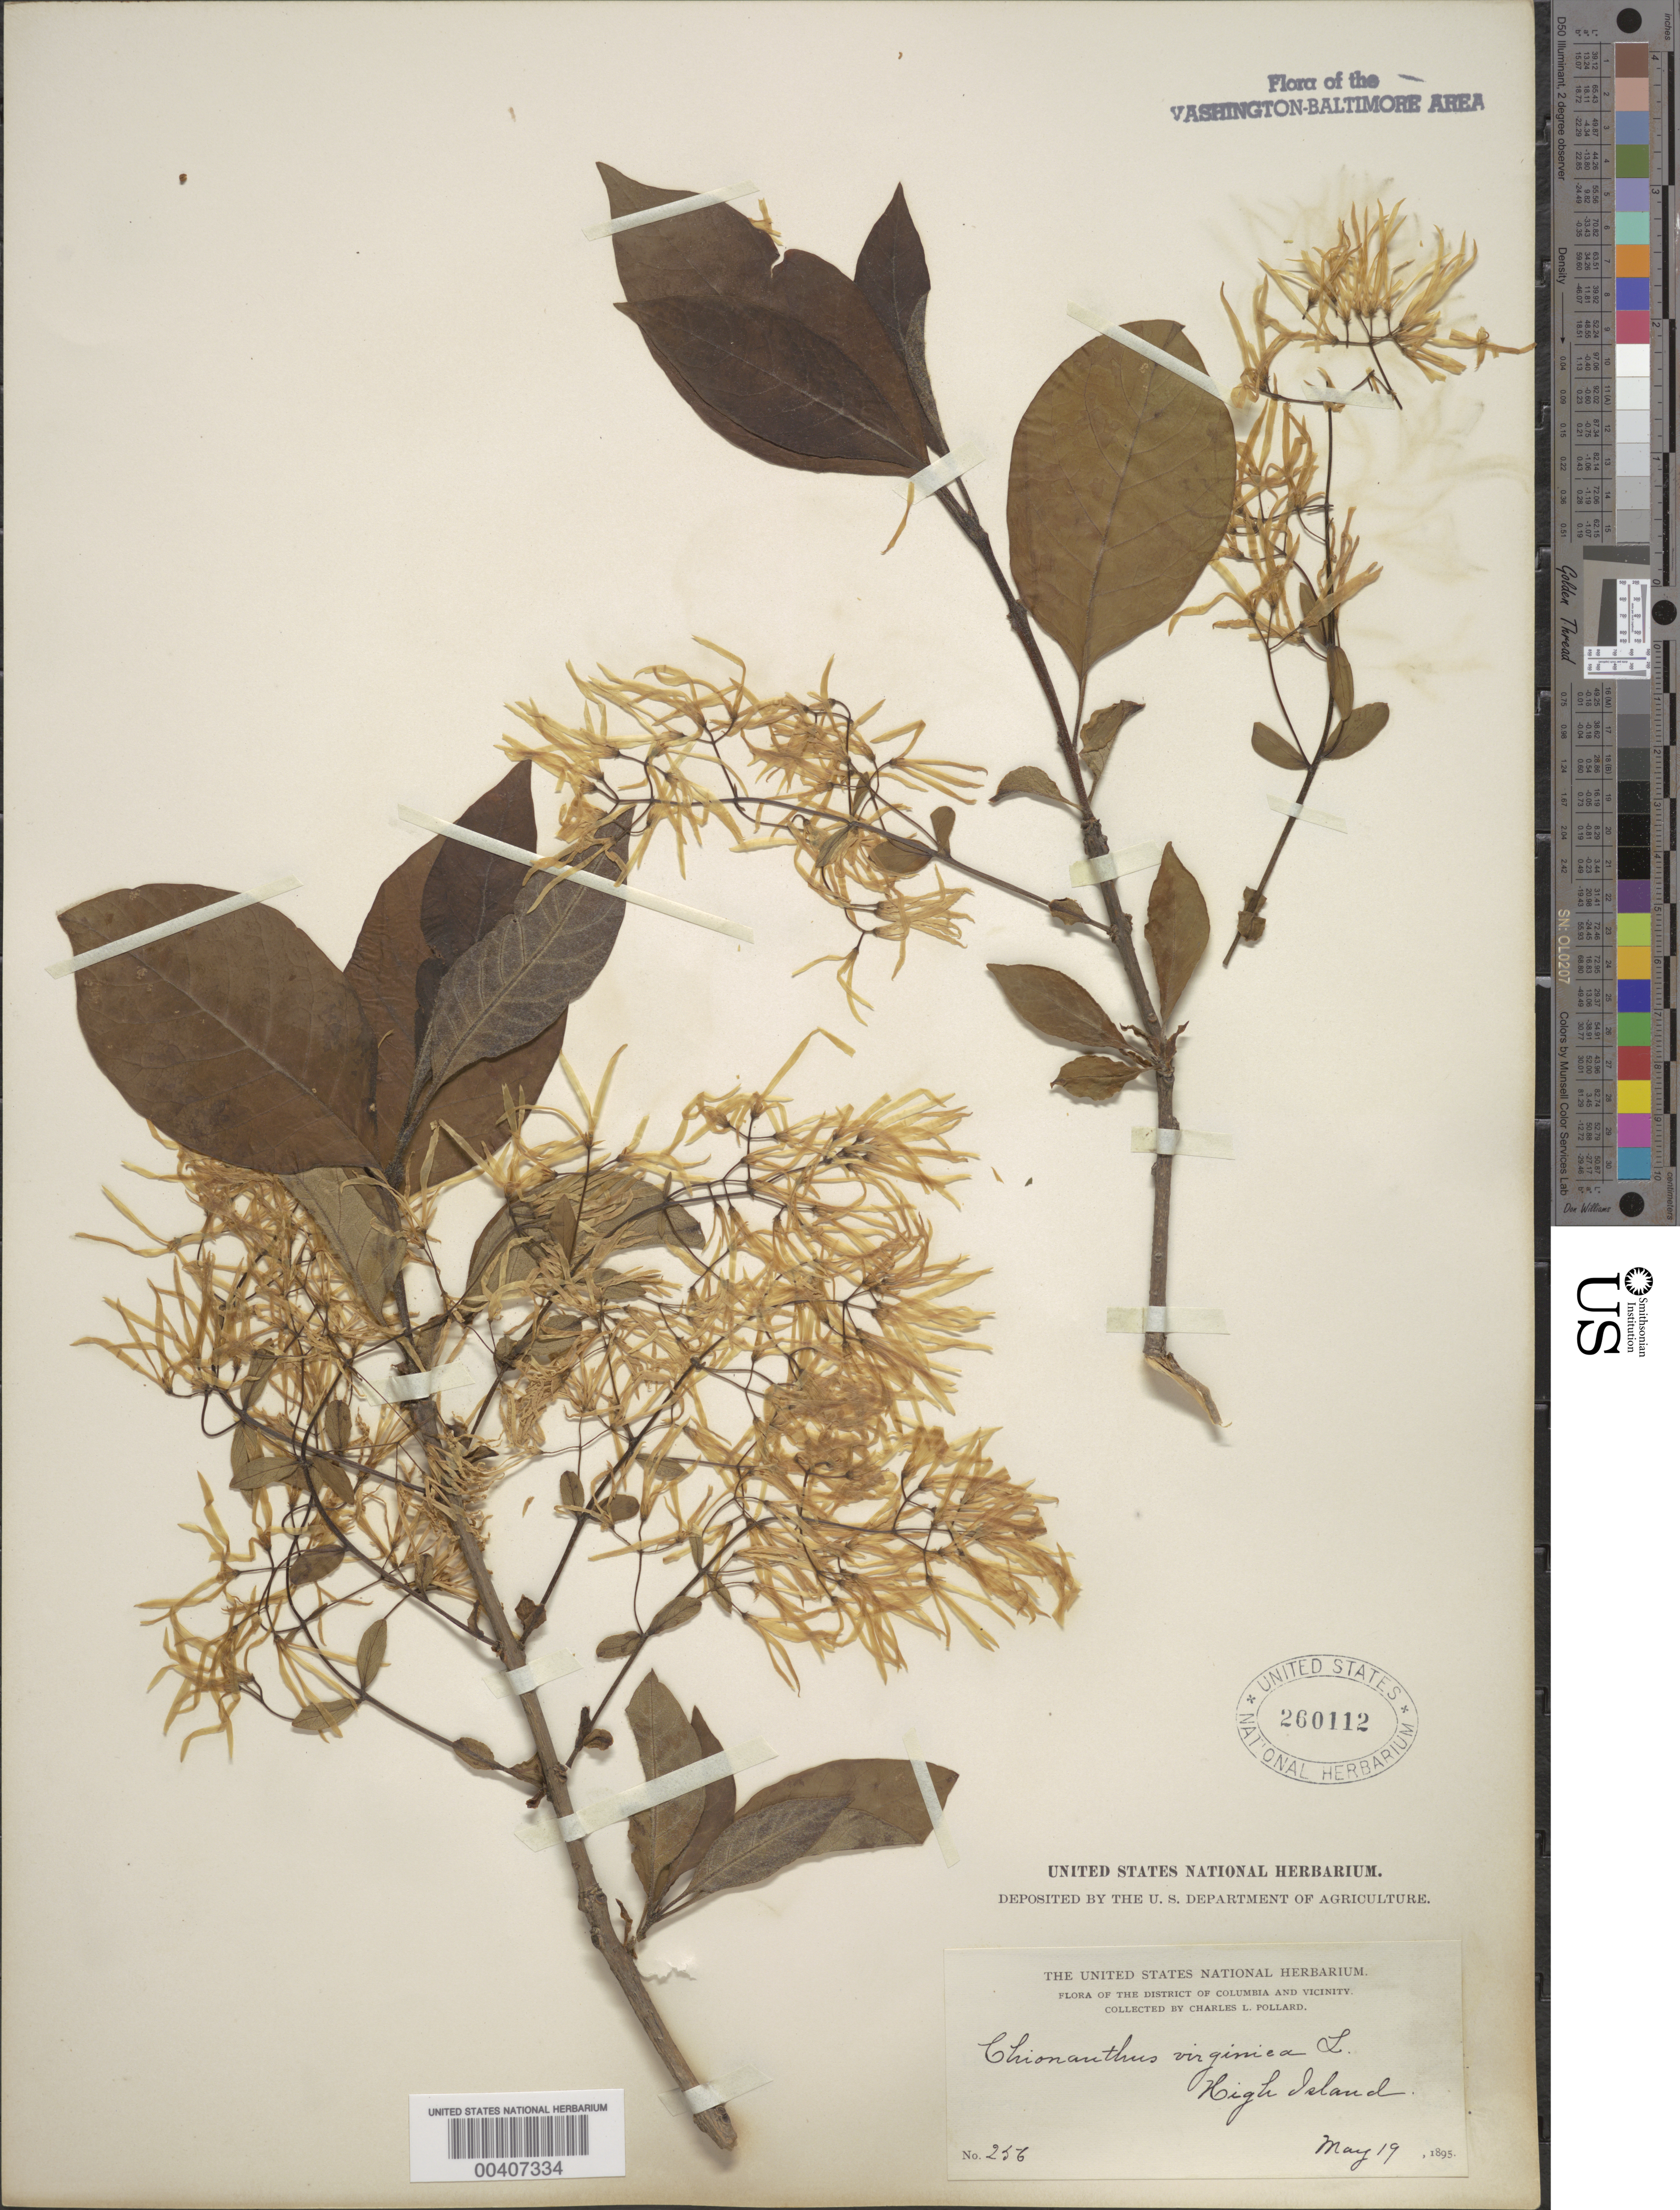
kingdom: Plantae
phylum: Tracheophyta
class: Magnoliopsida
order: Lamiales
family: Oleaceae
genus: Chionanthus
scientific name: Chionanthus virginicus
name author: L.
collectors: C. L. Pollard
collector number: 256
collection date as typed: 19 May 1895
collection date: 1895-05-19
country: United States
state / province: Maryland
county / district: Montgomery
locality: High Island C. & O. Canal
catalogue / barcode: US 260112